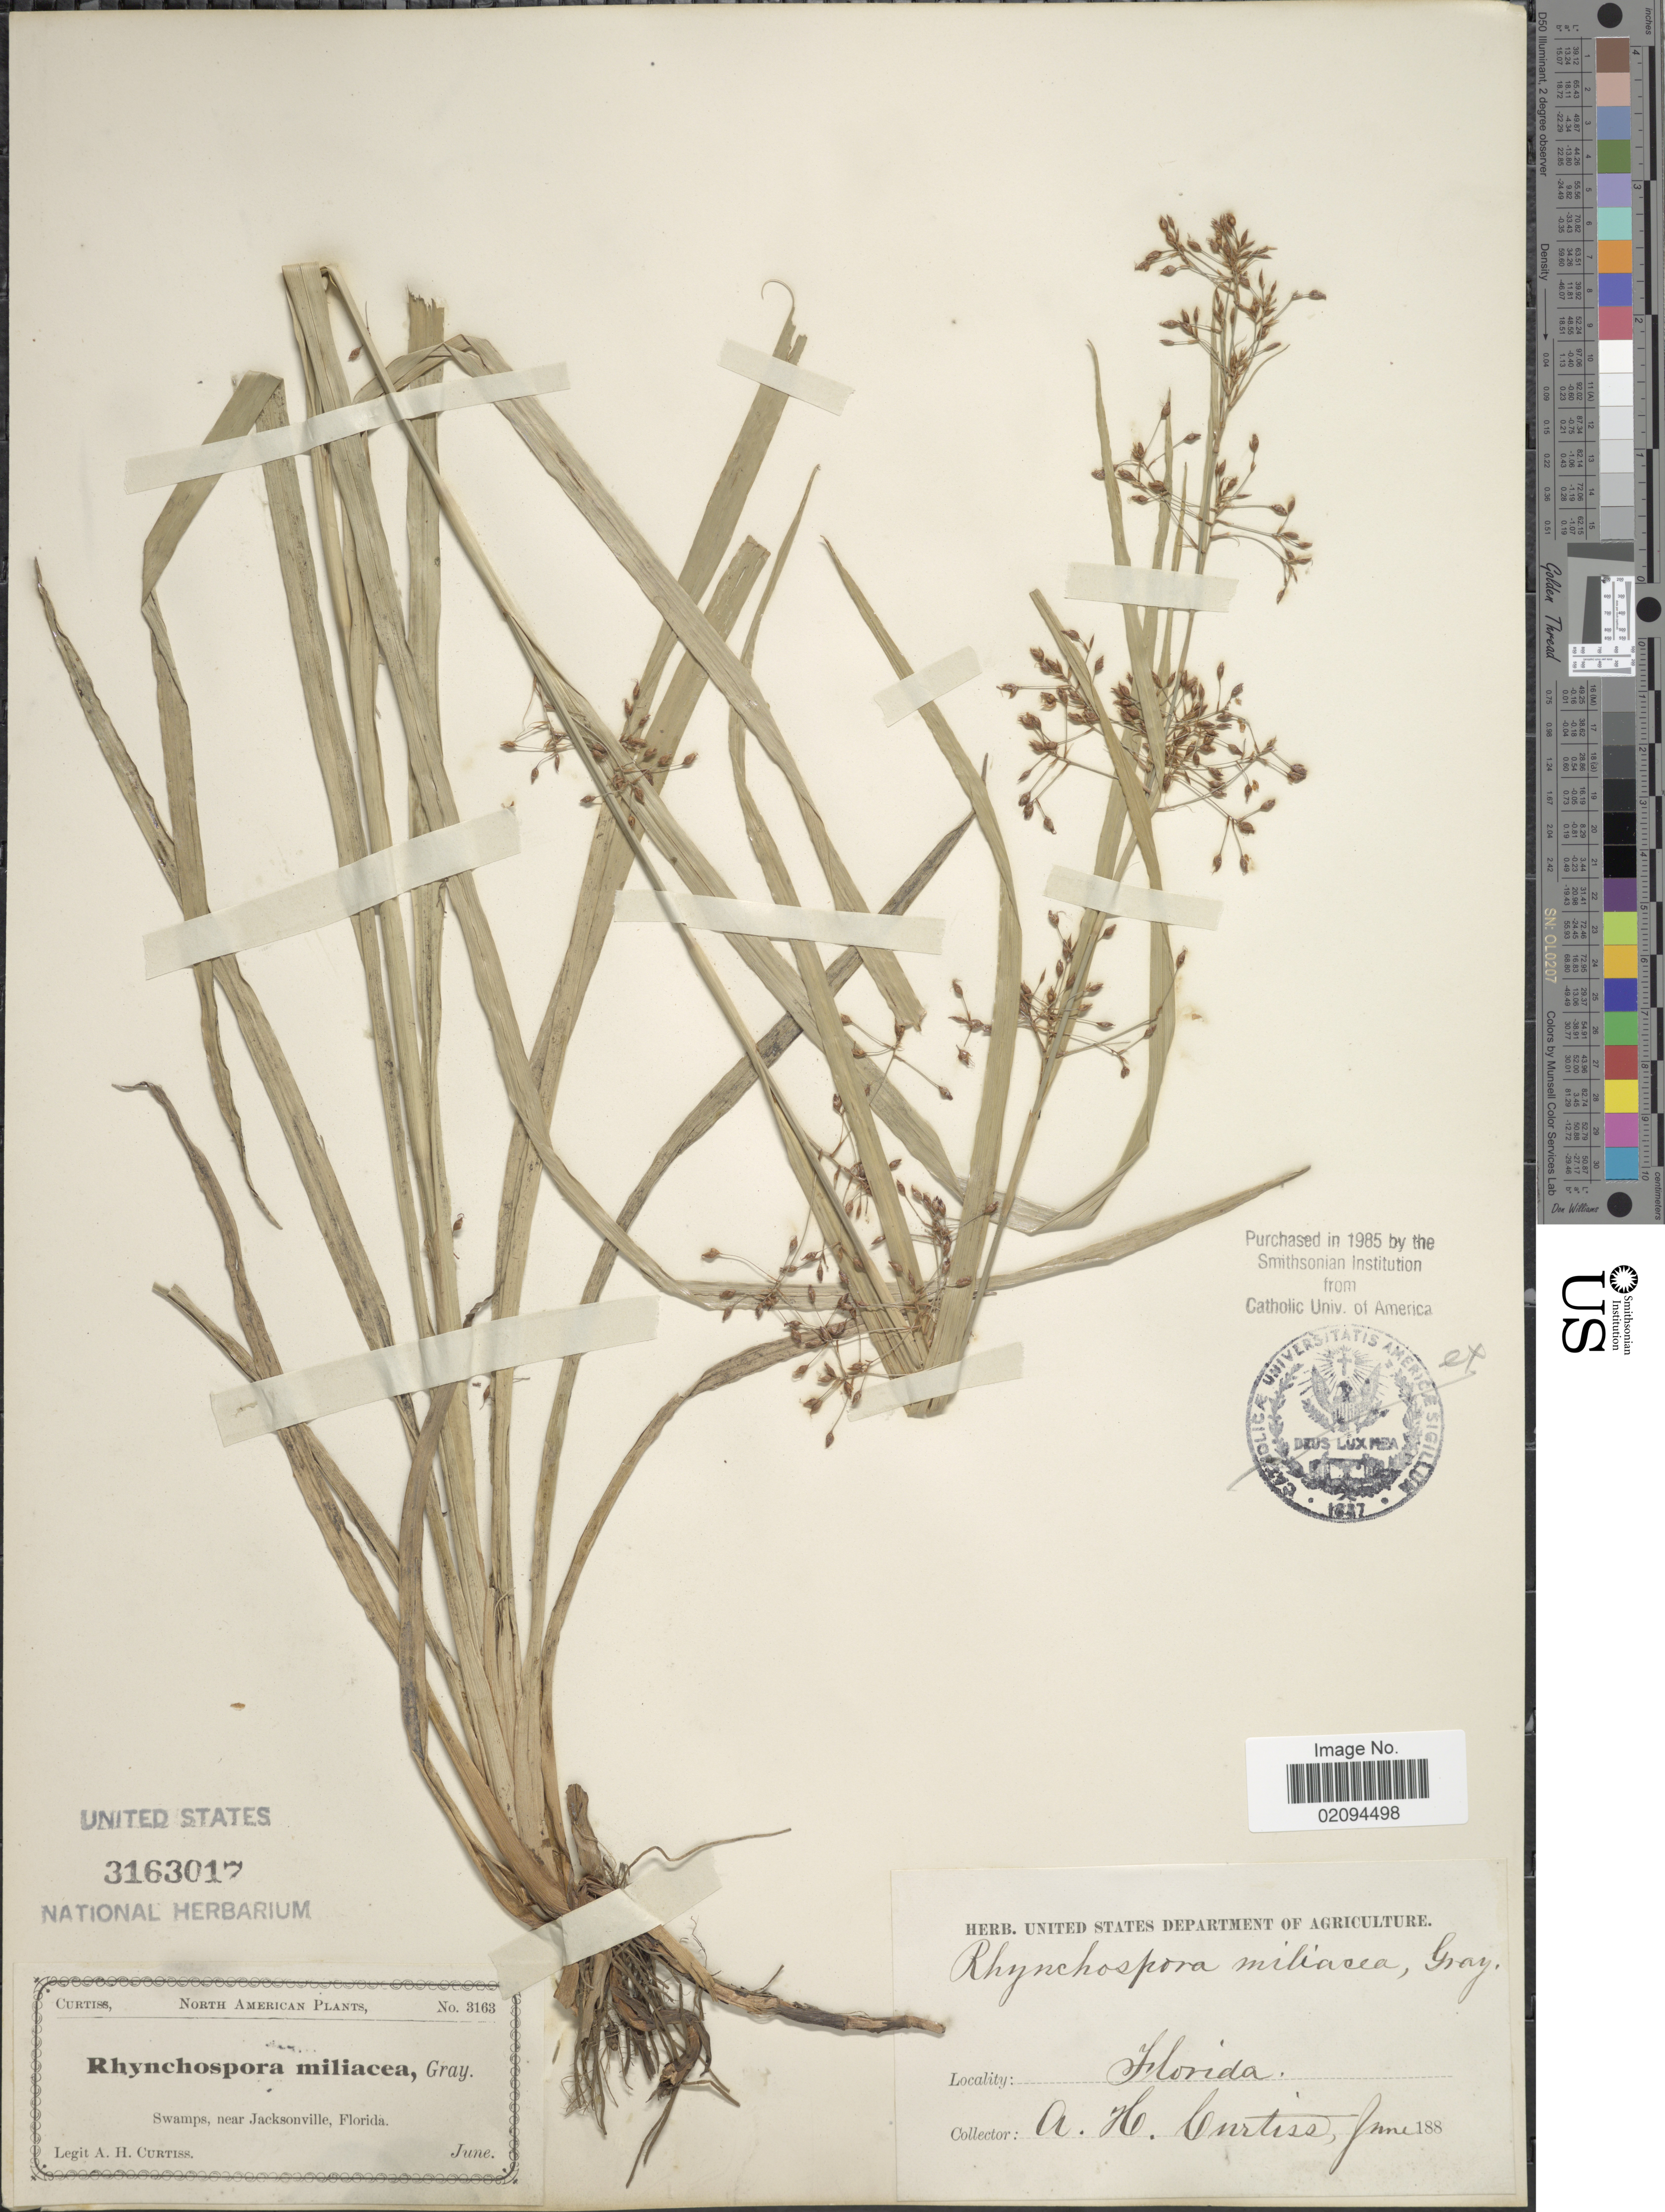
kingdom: Plantae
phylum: Tracheophyta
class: Liliopsida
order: Poales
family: Cyperaceae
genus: Rhynchospora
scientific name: Rhynchospora miliacea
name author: (Lam.) A. Gray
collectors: A. H. Curtiss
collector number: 3163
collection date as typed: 188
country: United States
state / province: Florida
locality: Swamps, near Jacksonville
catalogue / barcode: US 3163017